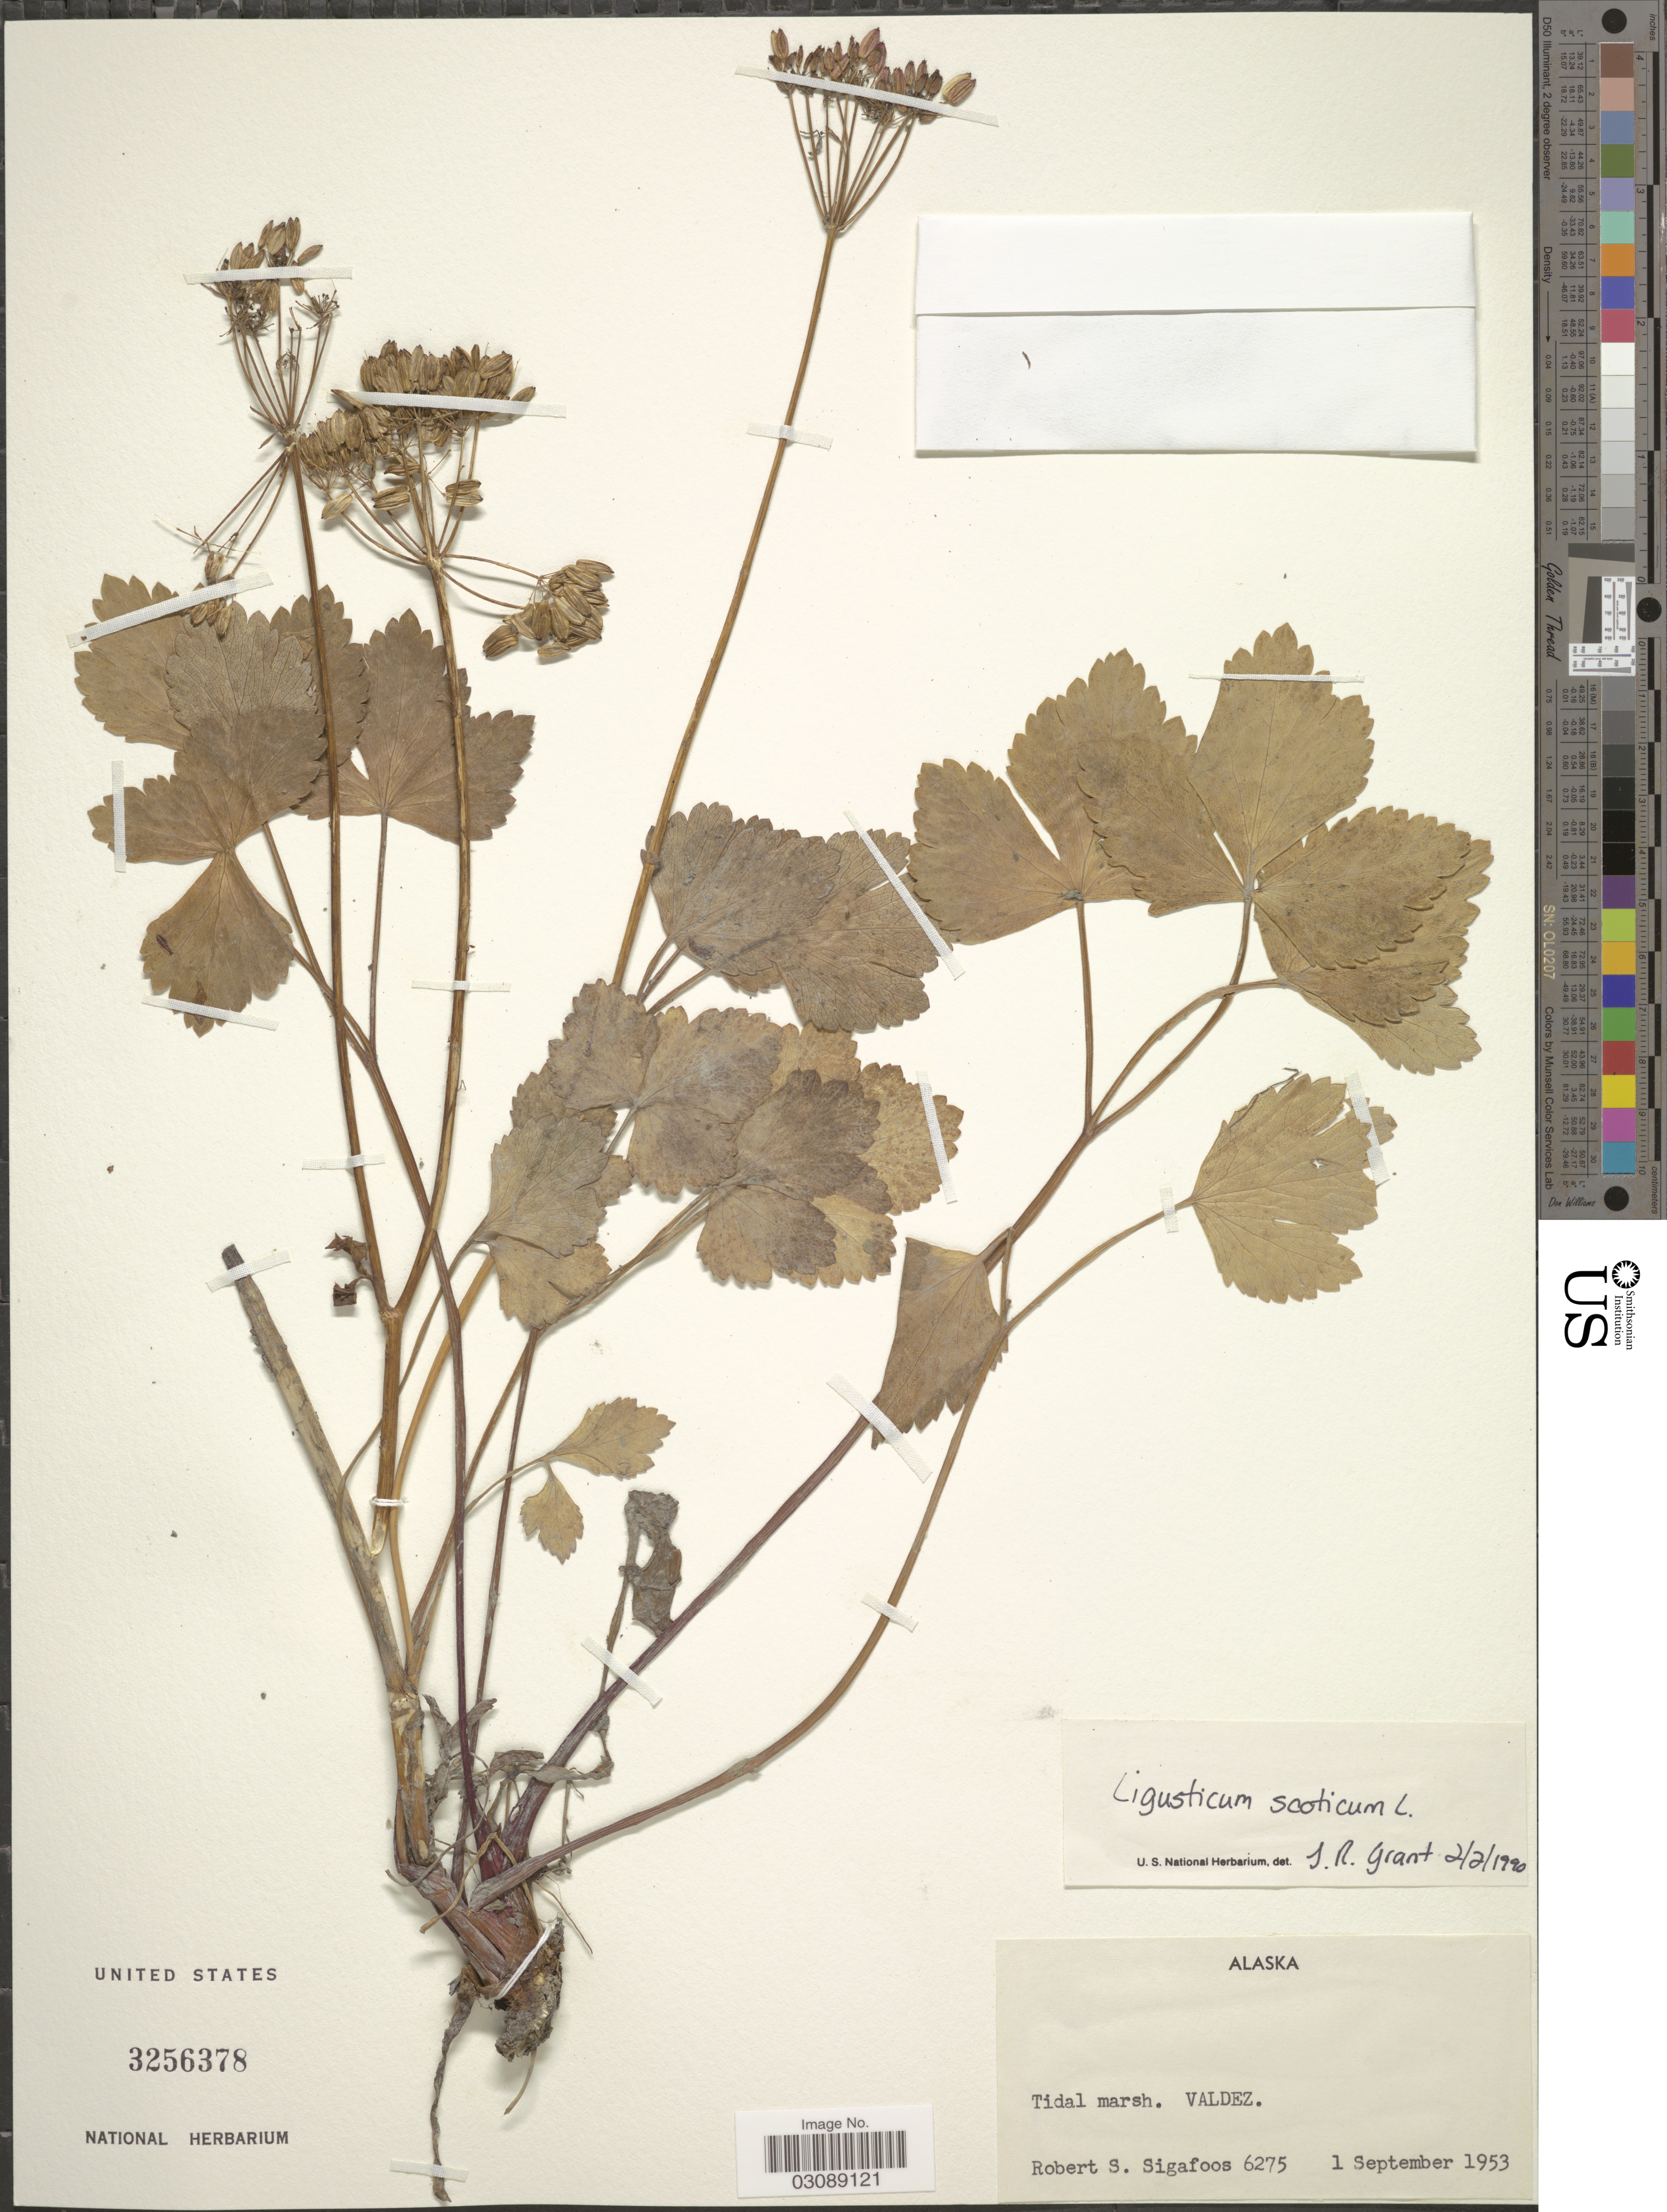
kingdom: Plantae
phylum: Tracheophyta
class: Magnoliopsida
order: Apiales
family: Apiaceae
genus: Ligusticum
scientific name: Ligusticum scoticum subsp. hultenii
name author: (Fernald) Calder & Roy L. Taylor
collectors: R. Sigafoos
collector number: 6275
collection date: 1953-09-01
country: United States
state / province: Alaska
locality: Tidal marsh. Valdez.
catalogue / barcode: US 3256378